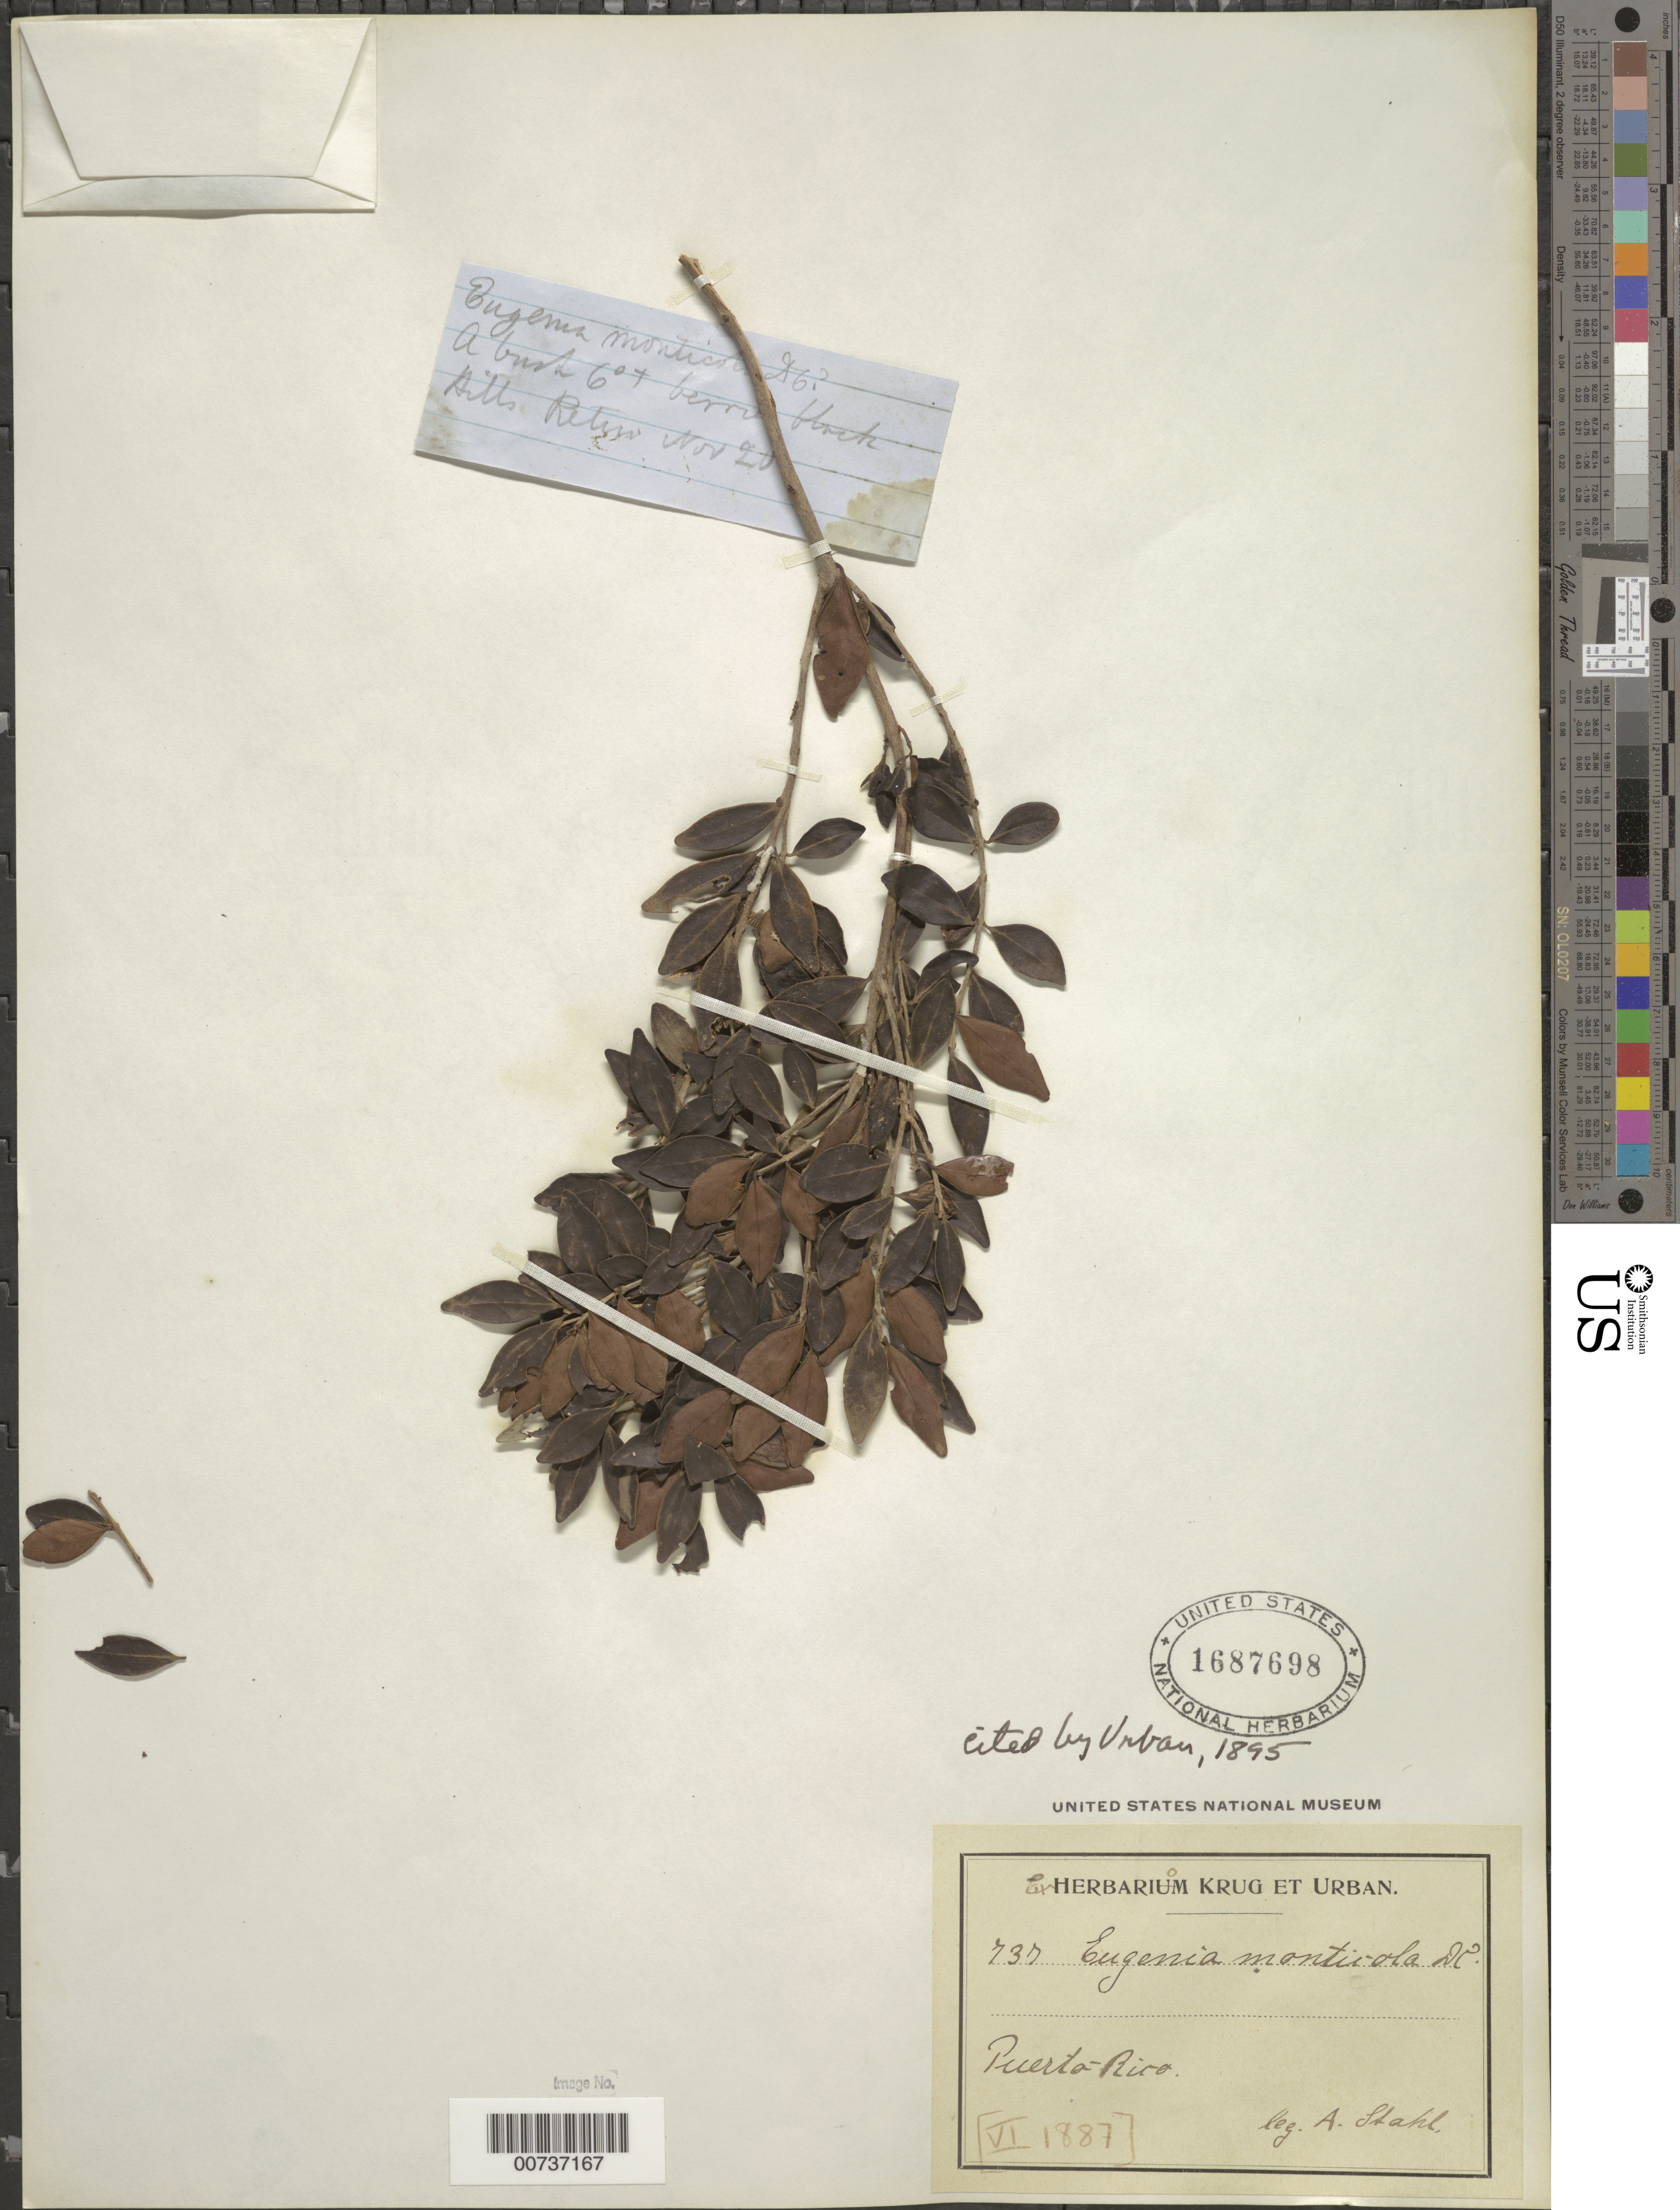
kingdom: Plantae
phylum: Tracheophyta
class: Magnoliopsida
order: Myrtales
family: Myrtaceae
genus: Eugenia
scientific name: Eugenia monticola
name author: (Sw.) DC.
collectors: A. Stahl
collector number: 737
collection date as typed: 20 Nov 1887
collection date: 1887-11-20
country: Puerto Rico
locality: Hills Return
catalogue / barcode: US 1687698